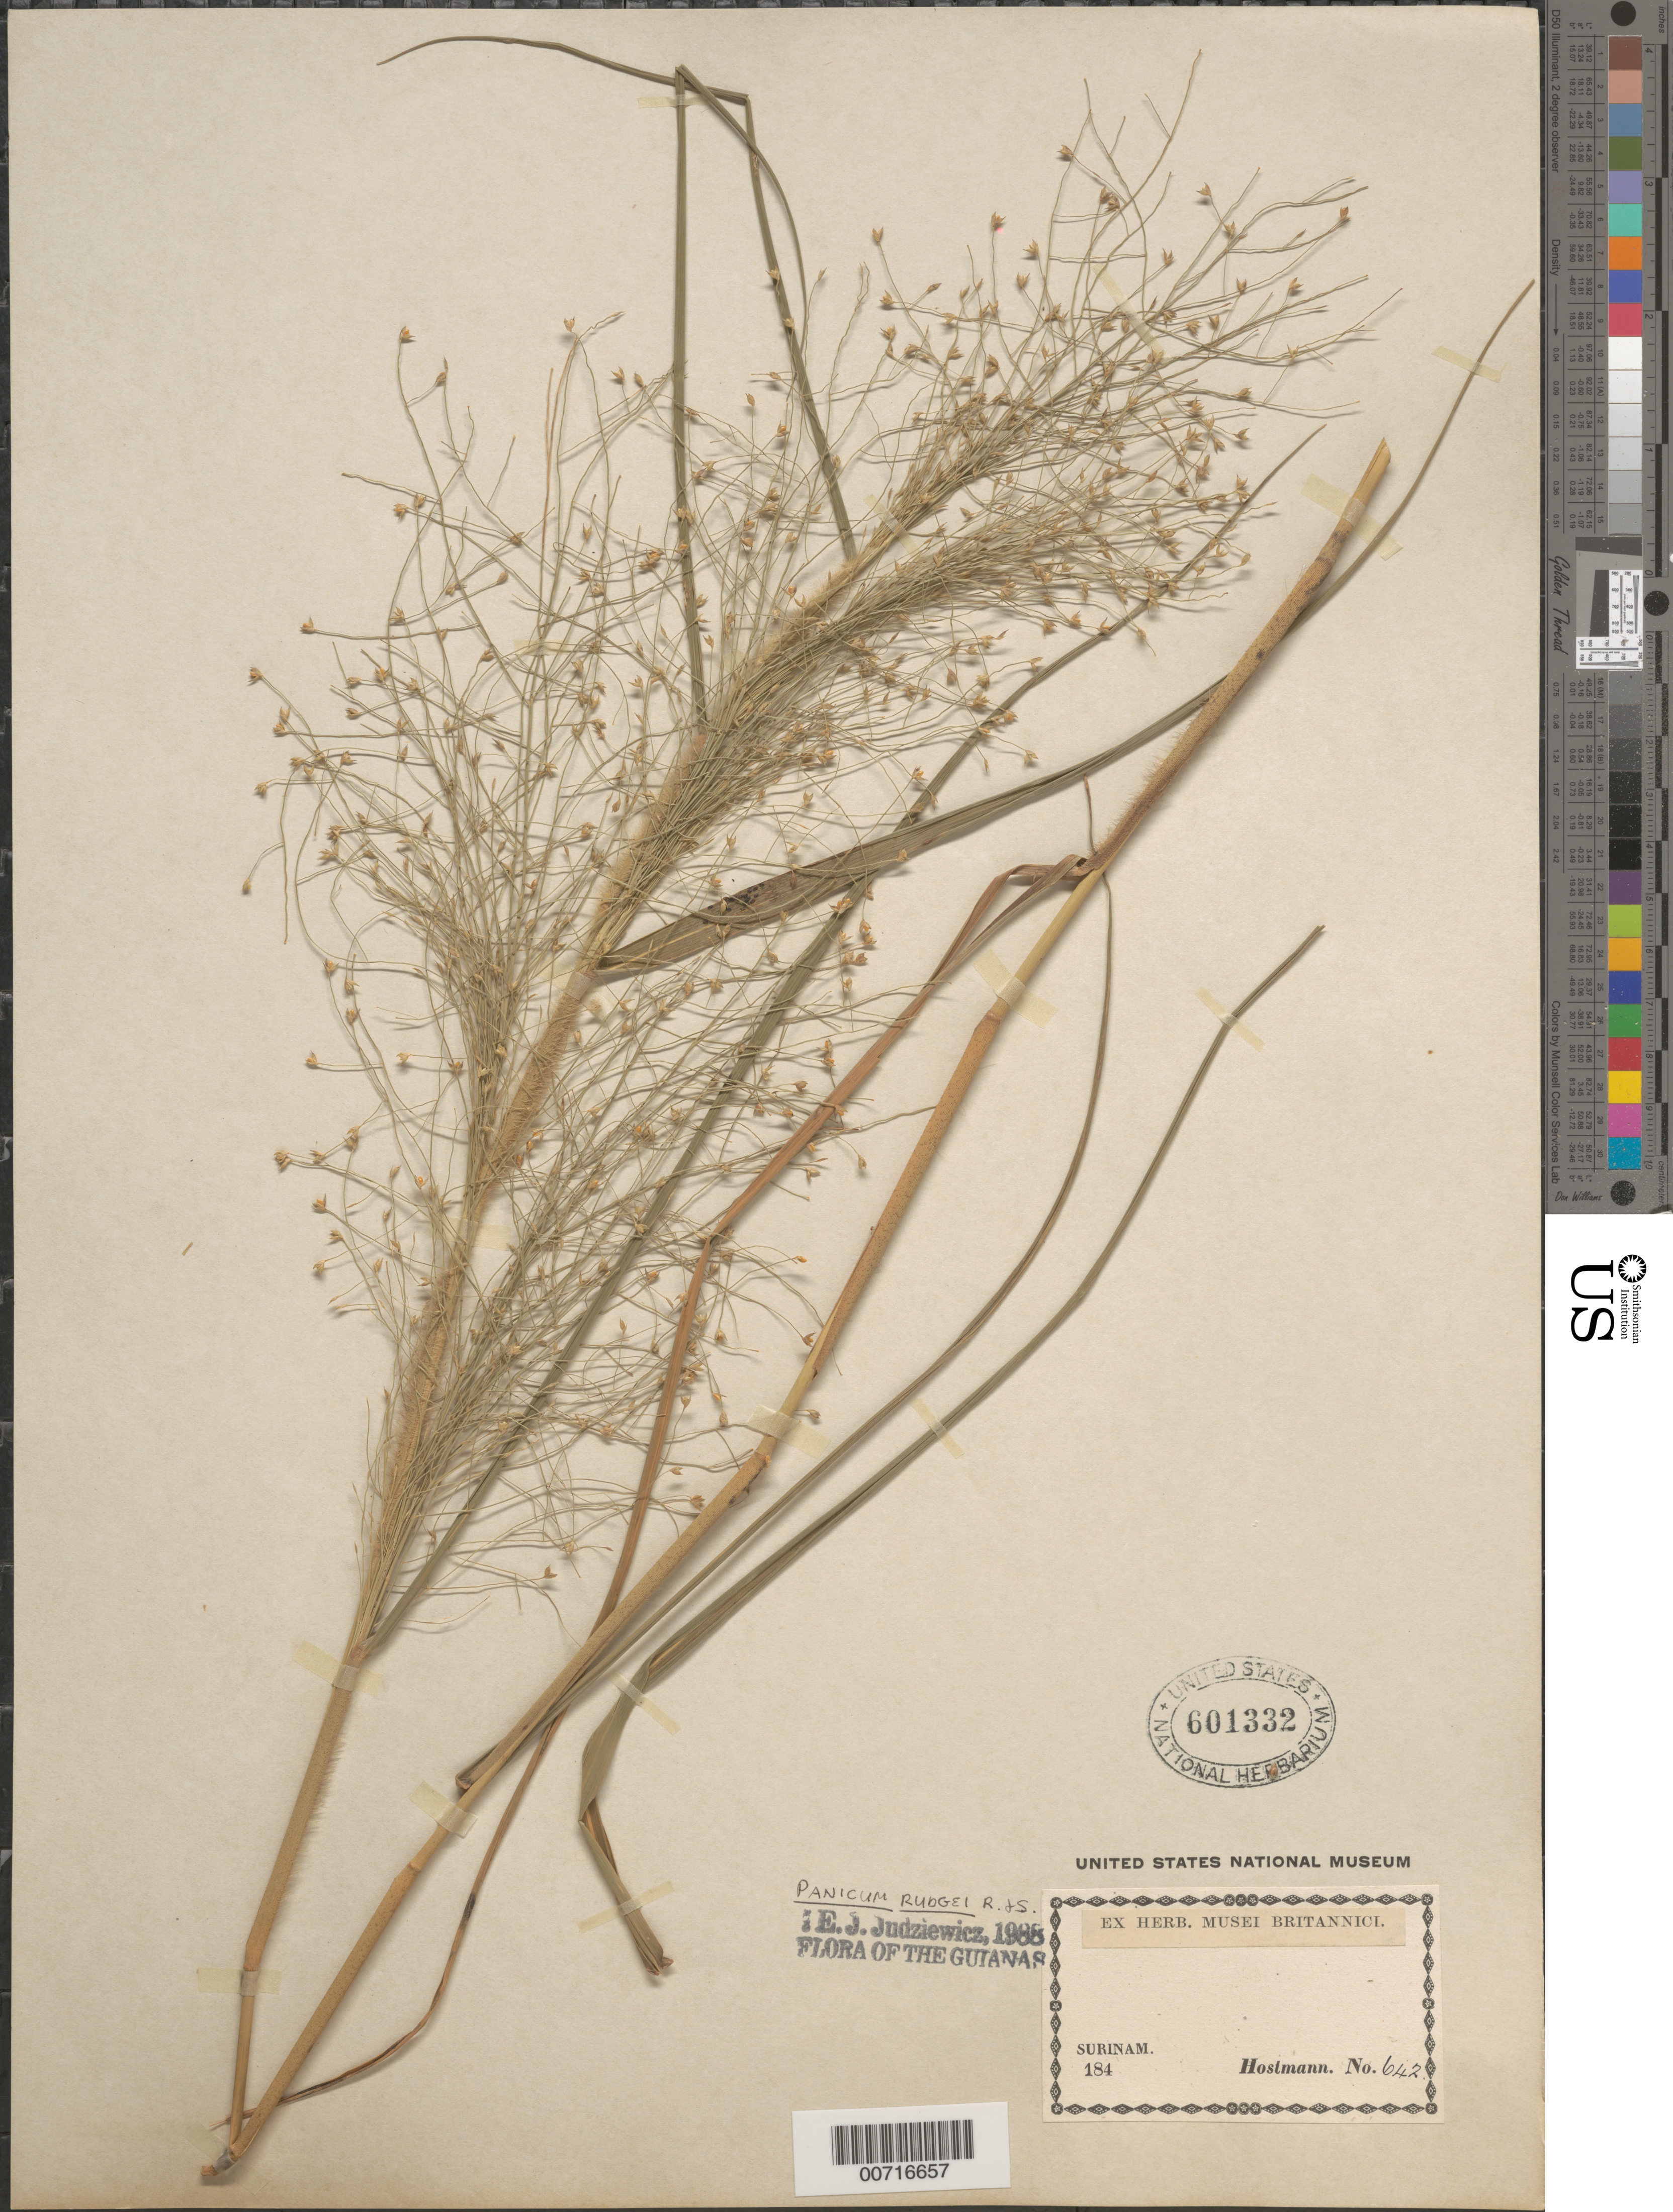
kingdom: Plantae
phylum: Tracheophyta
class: Liliopsida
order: Poales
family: Poaceae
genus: Panicum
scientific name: Panicum rudgei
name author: Roem. & Schult.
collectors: Hostmann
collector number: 642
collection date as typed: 184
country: Suriname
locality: Surinam.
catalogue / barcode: US 601332